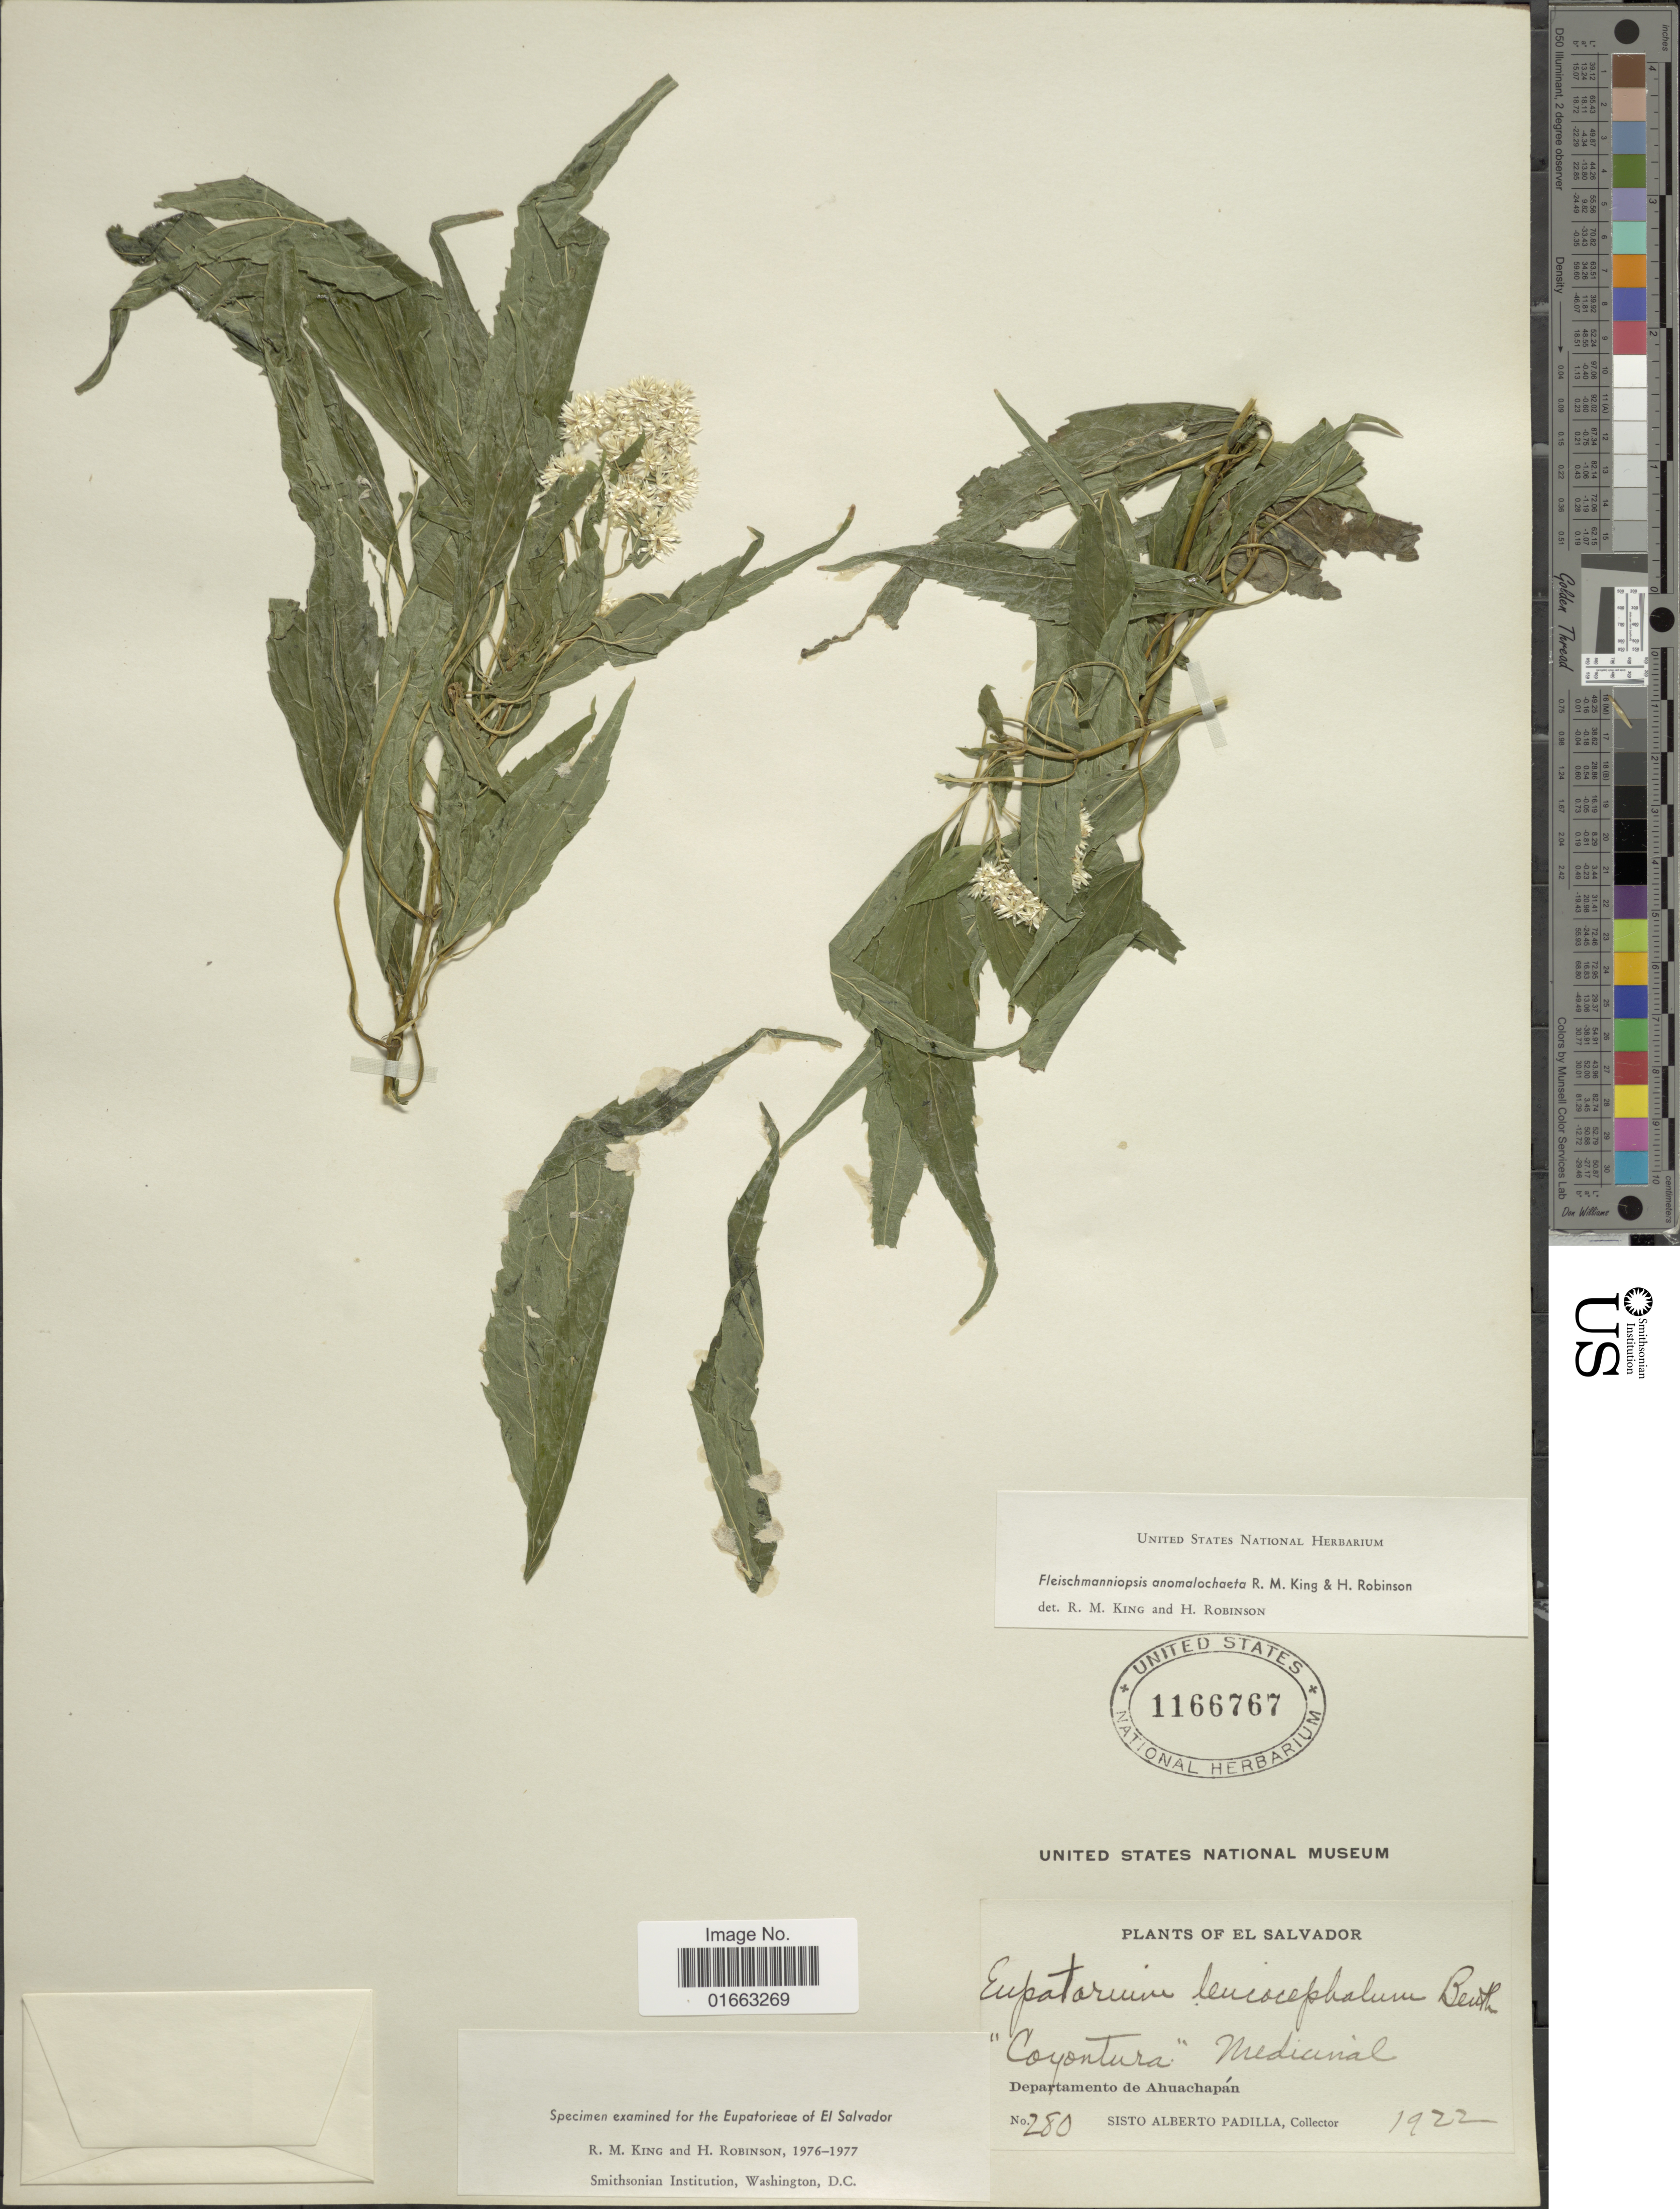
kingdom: Plantae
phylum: Tracheophyta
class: Magnoliopsida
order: Asterales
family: Asteraceae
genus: Fleischmanniopsis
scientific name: Fleischmanniopsis anomalochaeta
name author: R.M. King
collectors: S. A. Padilla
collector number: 280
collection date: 1922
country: El Salvador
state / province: Ahuachapan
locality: Conyontura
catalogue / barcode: US 1166767